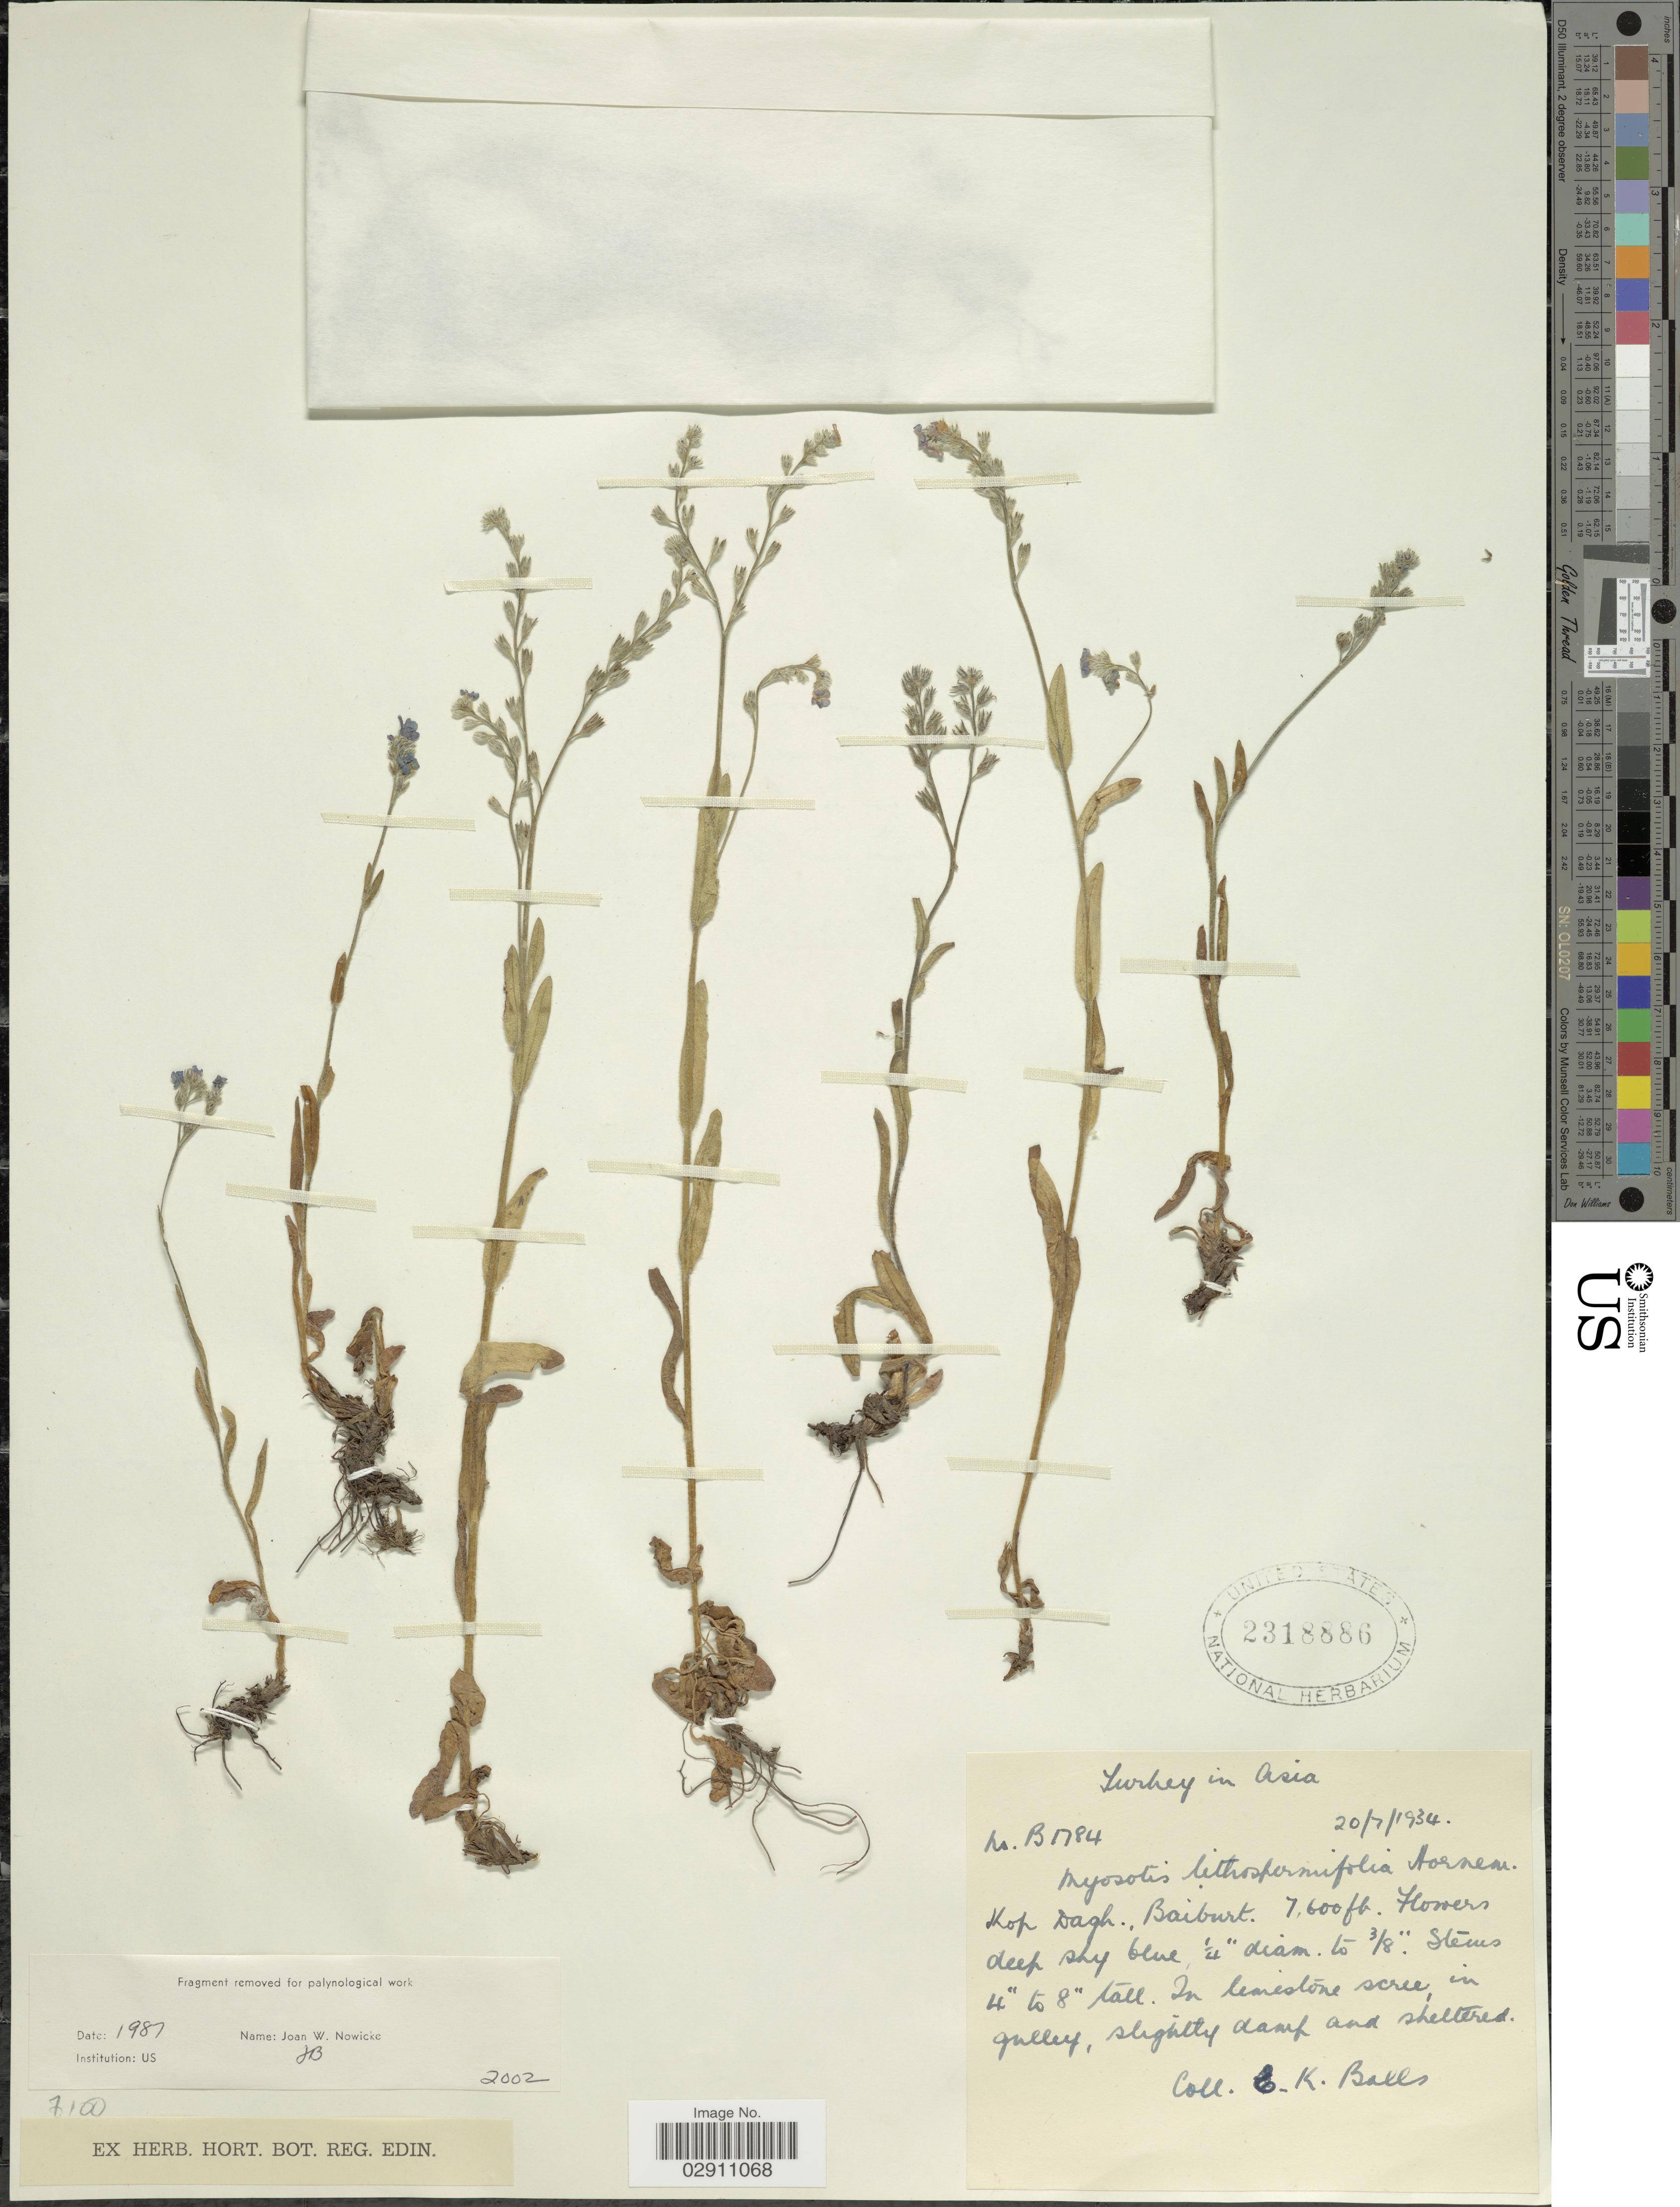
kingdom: Plantae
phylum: Tracheophyta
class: Magnoliopsida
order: Boraginales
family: Boraginaceae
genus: Myosotis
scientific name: Myosotis scorpioides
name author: L.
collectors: E. K. Balls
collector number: B1784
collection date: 1934-07-20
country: Turkey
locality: Turkey in Asia, Kop Dagh., Baiburt.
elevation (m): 2316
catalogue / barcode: US 2318886